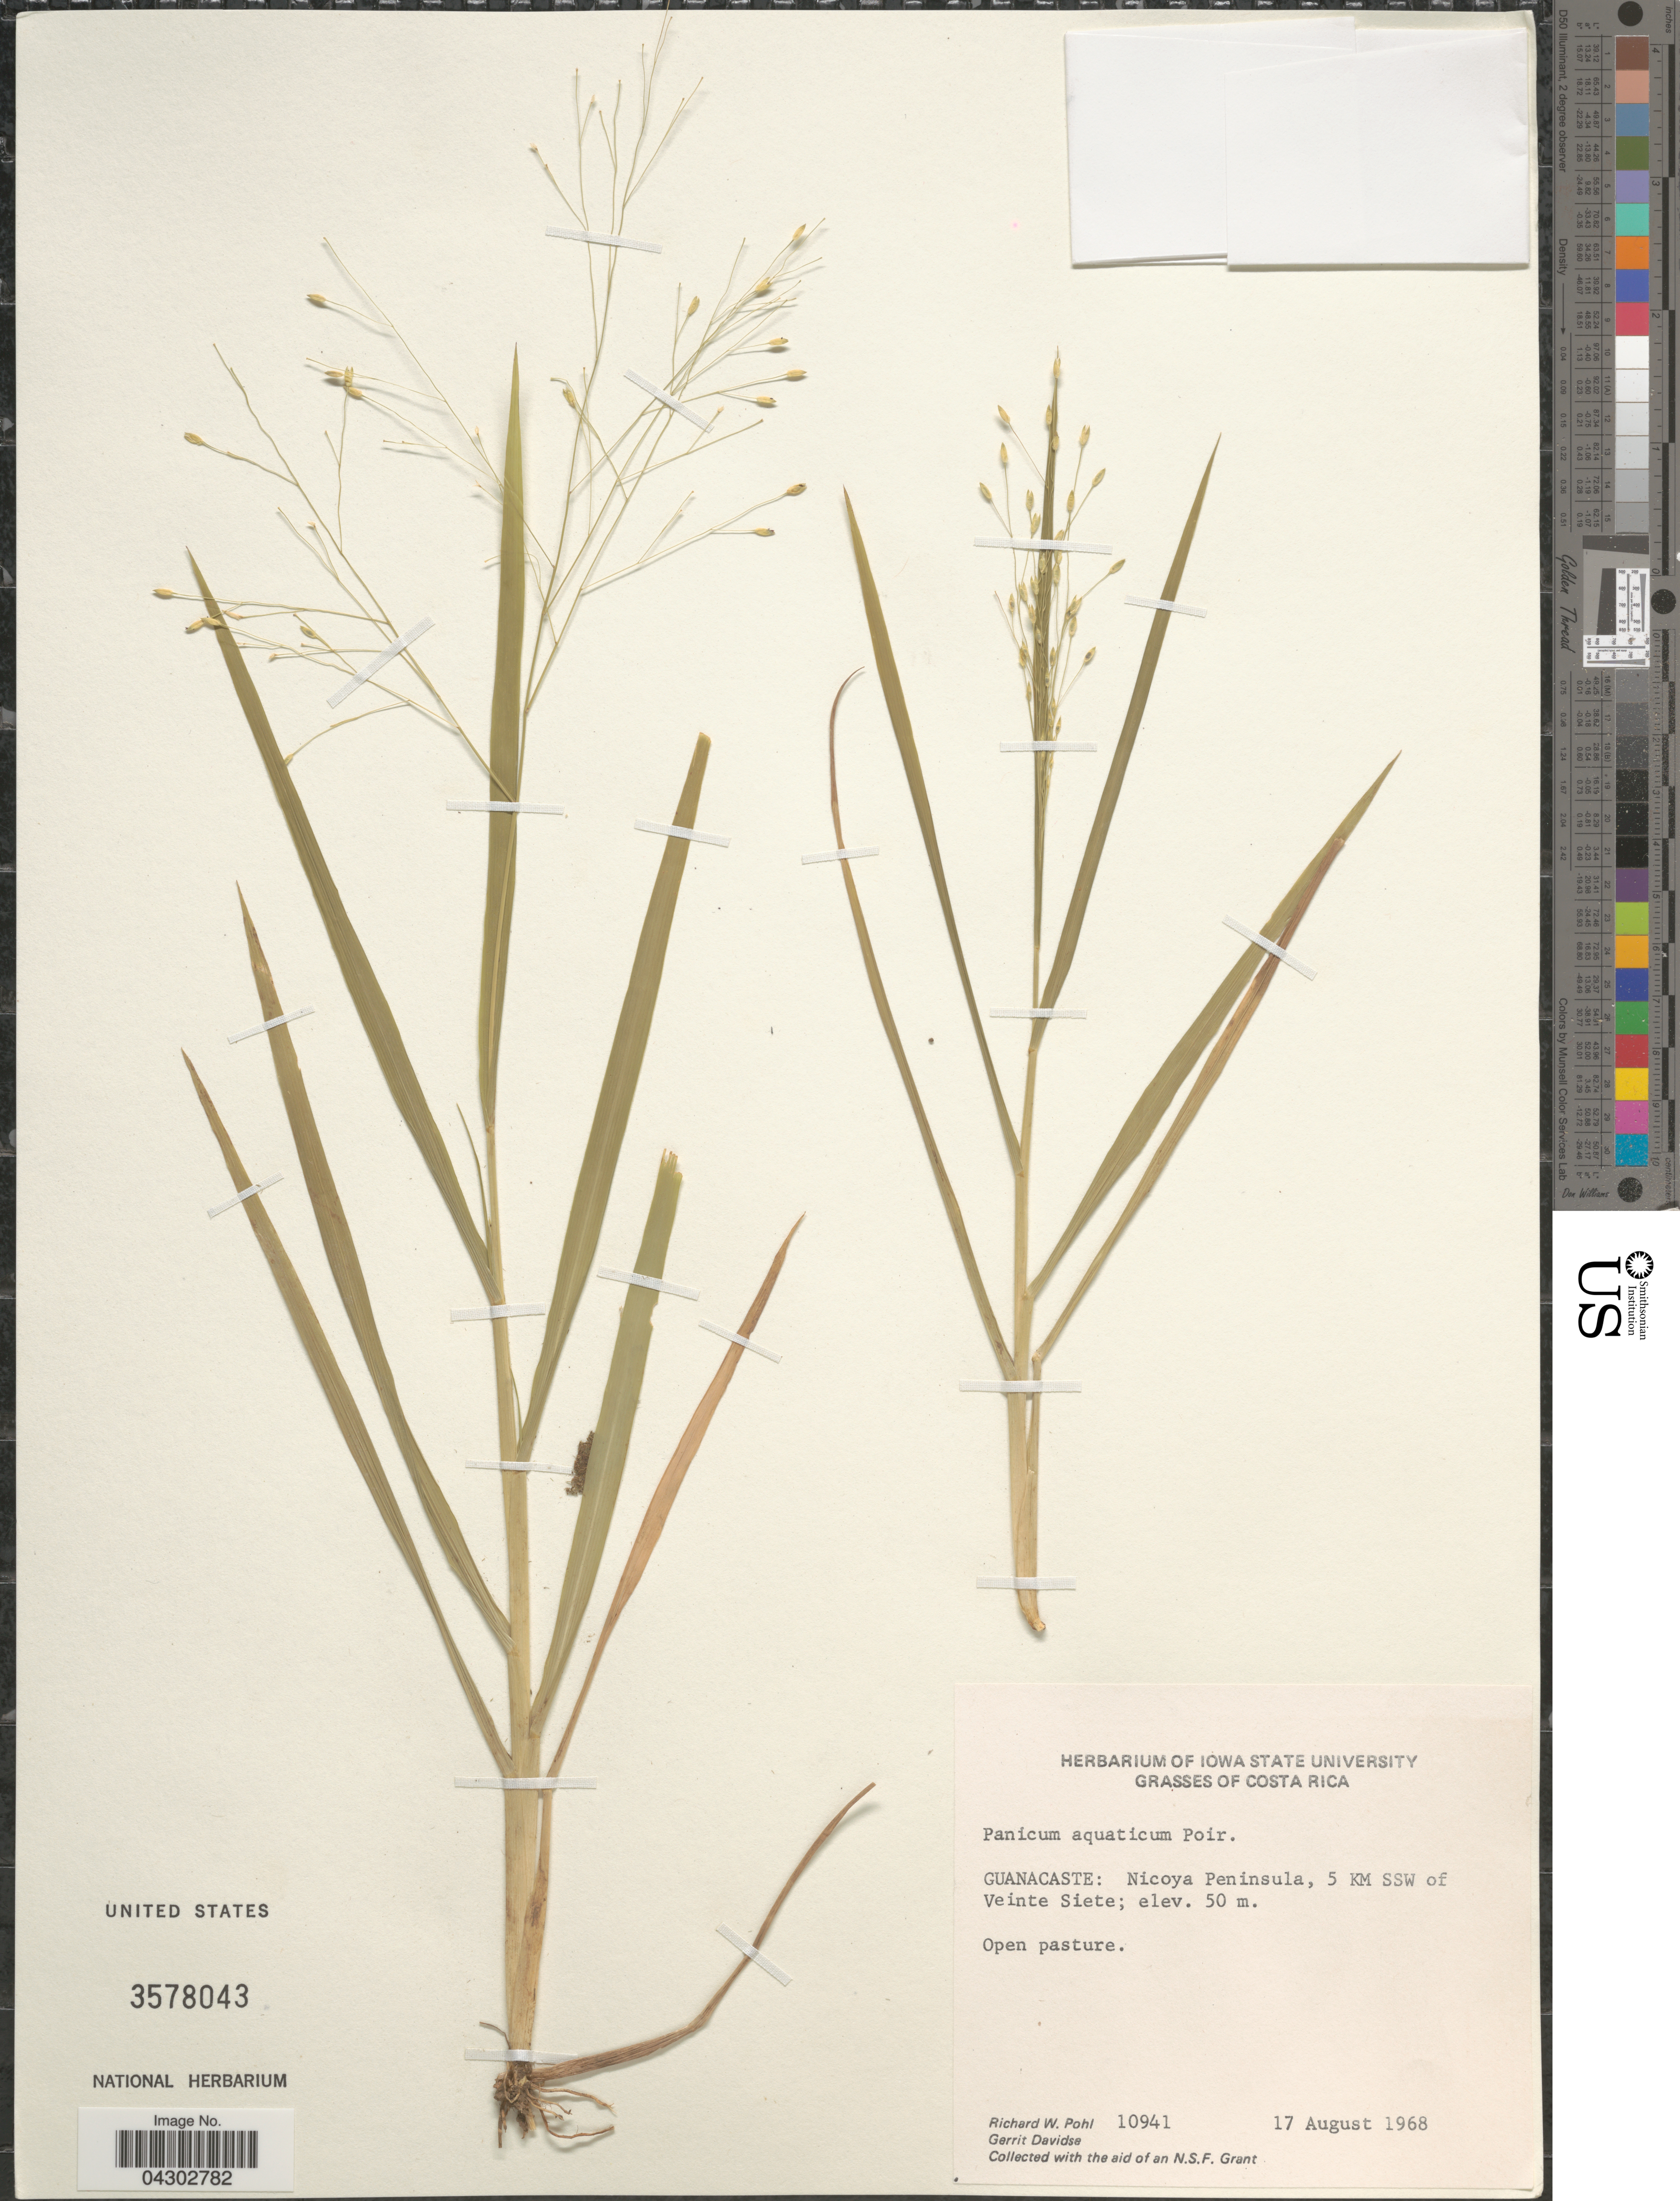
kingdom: Plantae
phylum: Tracheophyta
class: Liliopsida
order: Poales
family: Poaceae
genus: Panicum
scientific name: Panicum aquaticum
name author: Poir.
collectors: R. W. Pohl & G. Davidse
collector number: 10941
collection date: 1968-08-17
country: Costa Rica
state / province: Guanacaste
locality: Nicoya Penincula, 5 KM SSW of Veinte Siete.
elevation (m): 50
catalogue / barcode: US 3578043